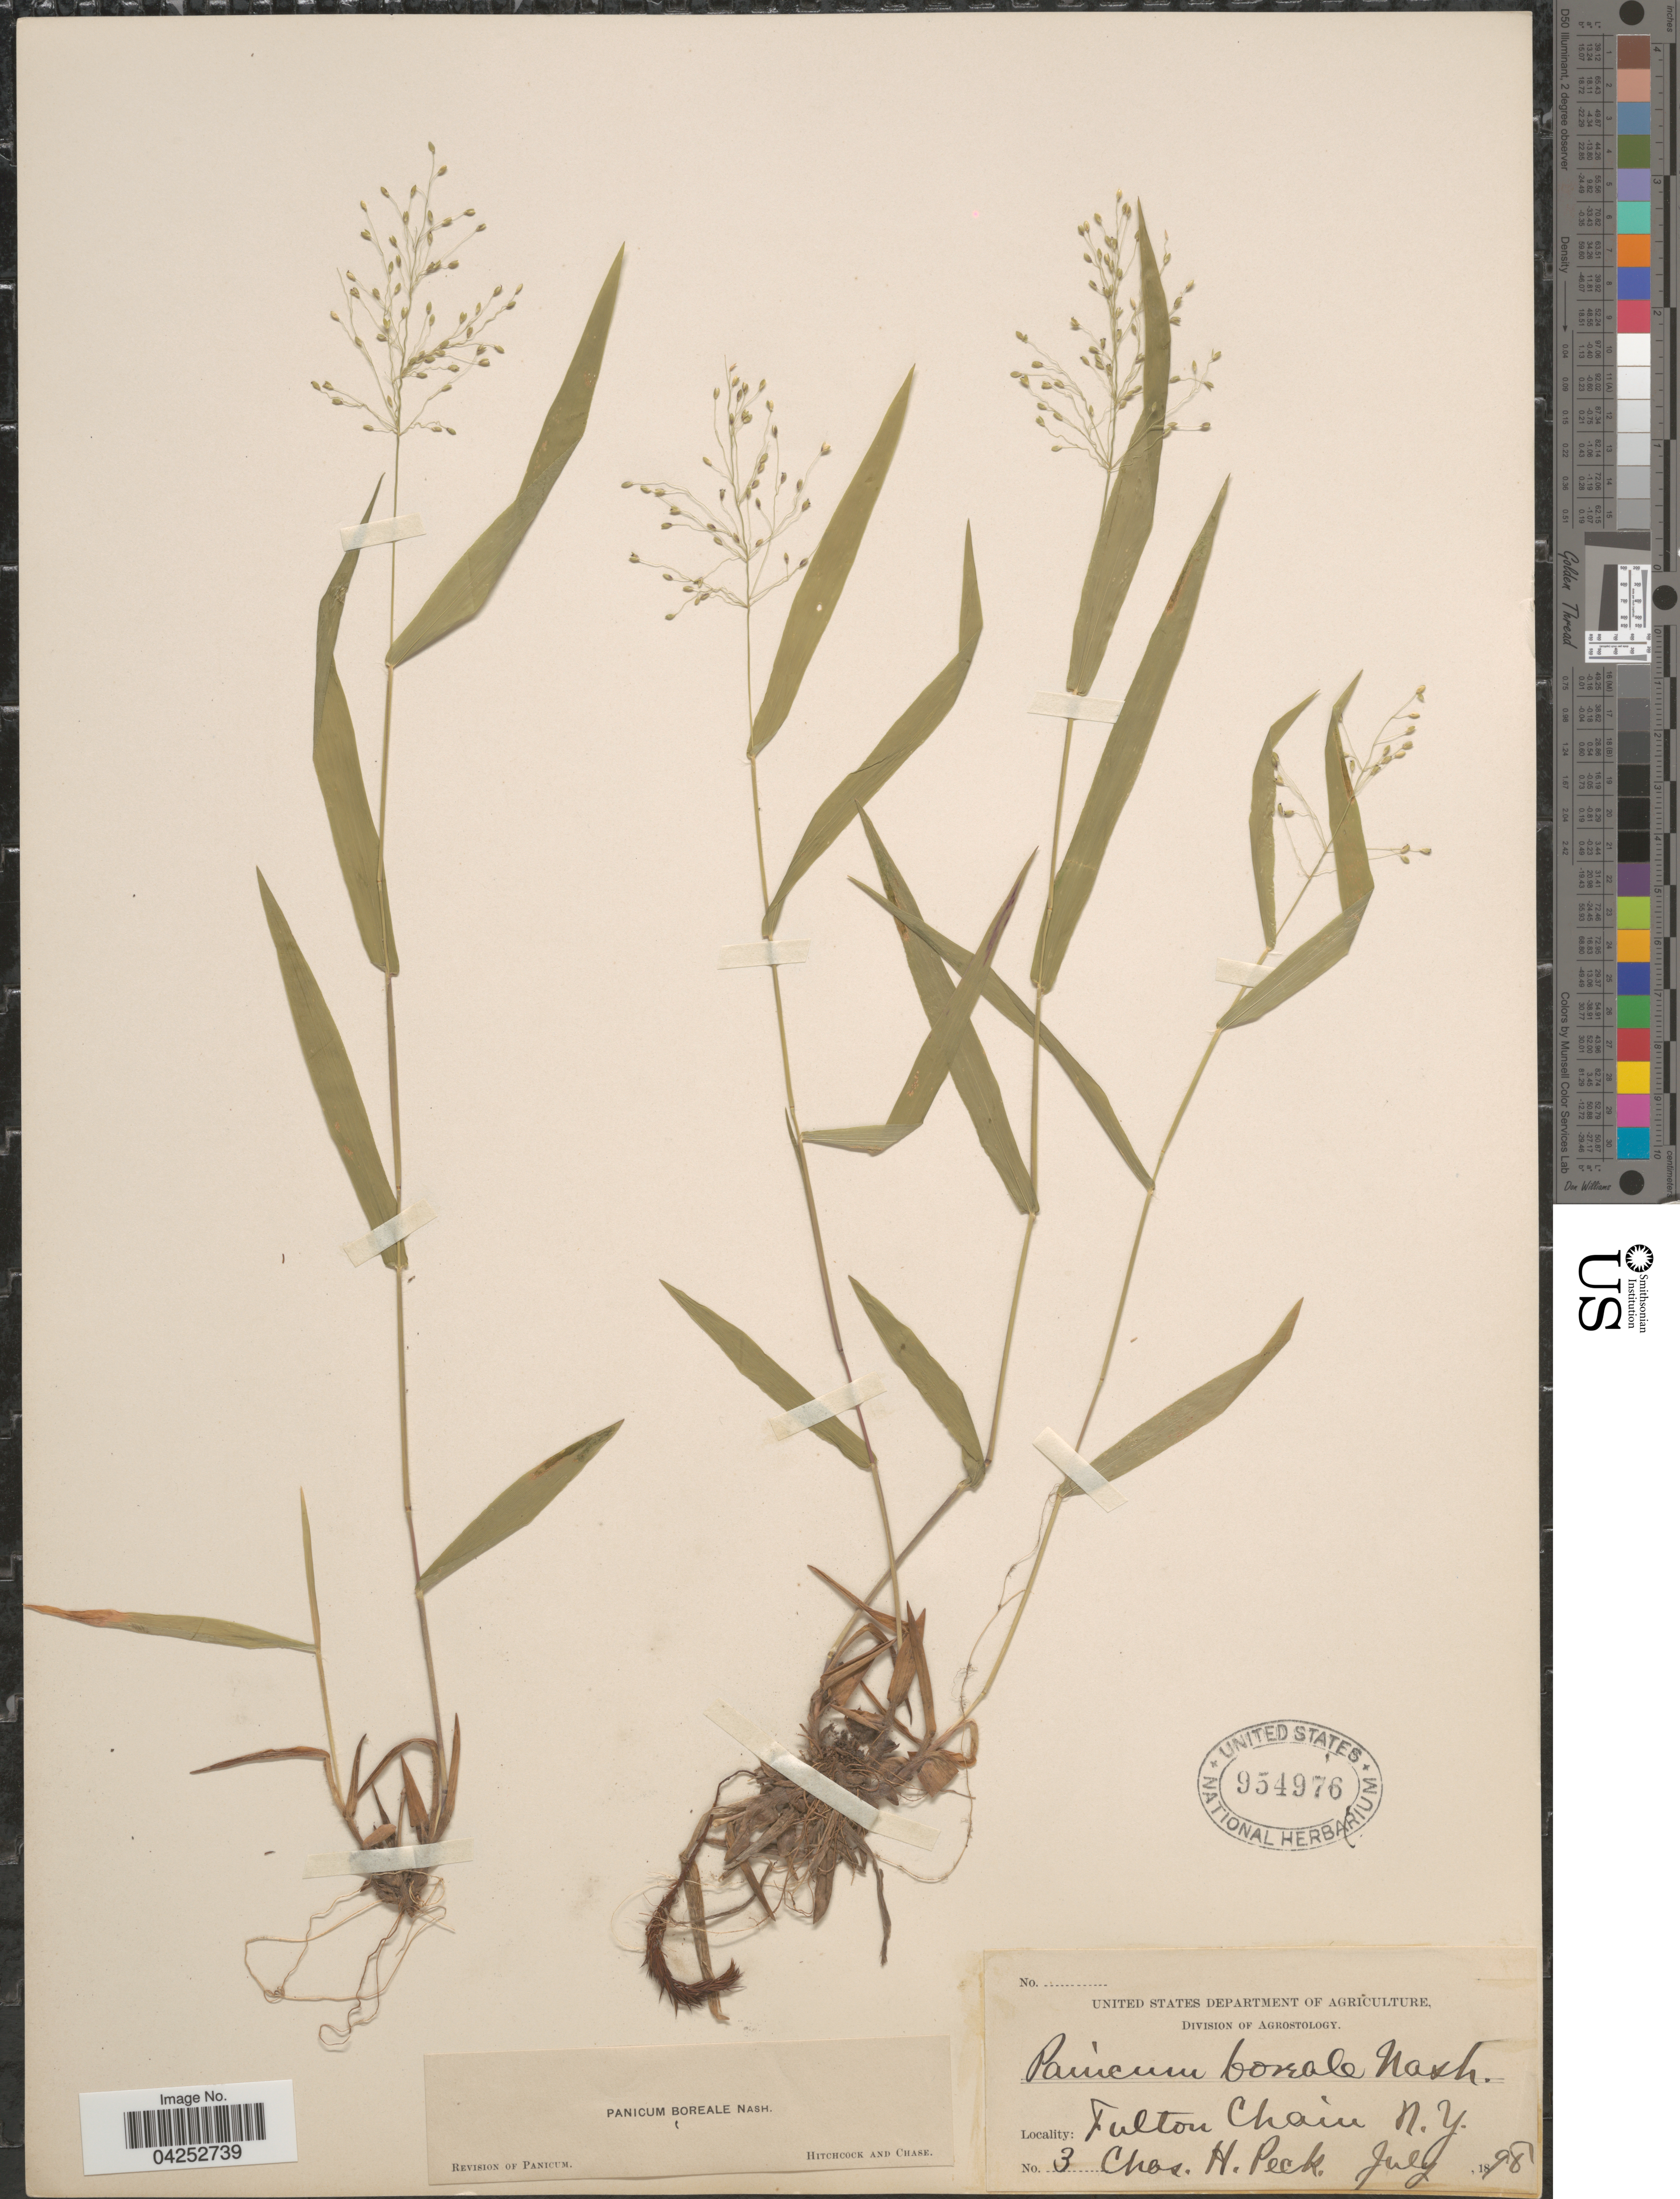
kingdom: Plantae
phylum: Tracheophyta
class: Liliopsida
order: Poales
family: Poaceae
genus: Dichanthelium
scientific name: Dichanthelium boreale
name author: (Nash) Freckmann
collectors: C. H. Peck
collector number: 3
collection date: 1898-07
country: United States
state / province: New York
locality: Fulton Chain.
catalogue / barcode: US 954976